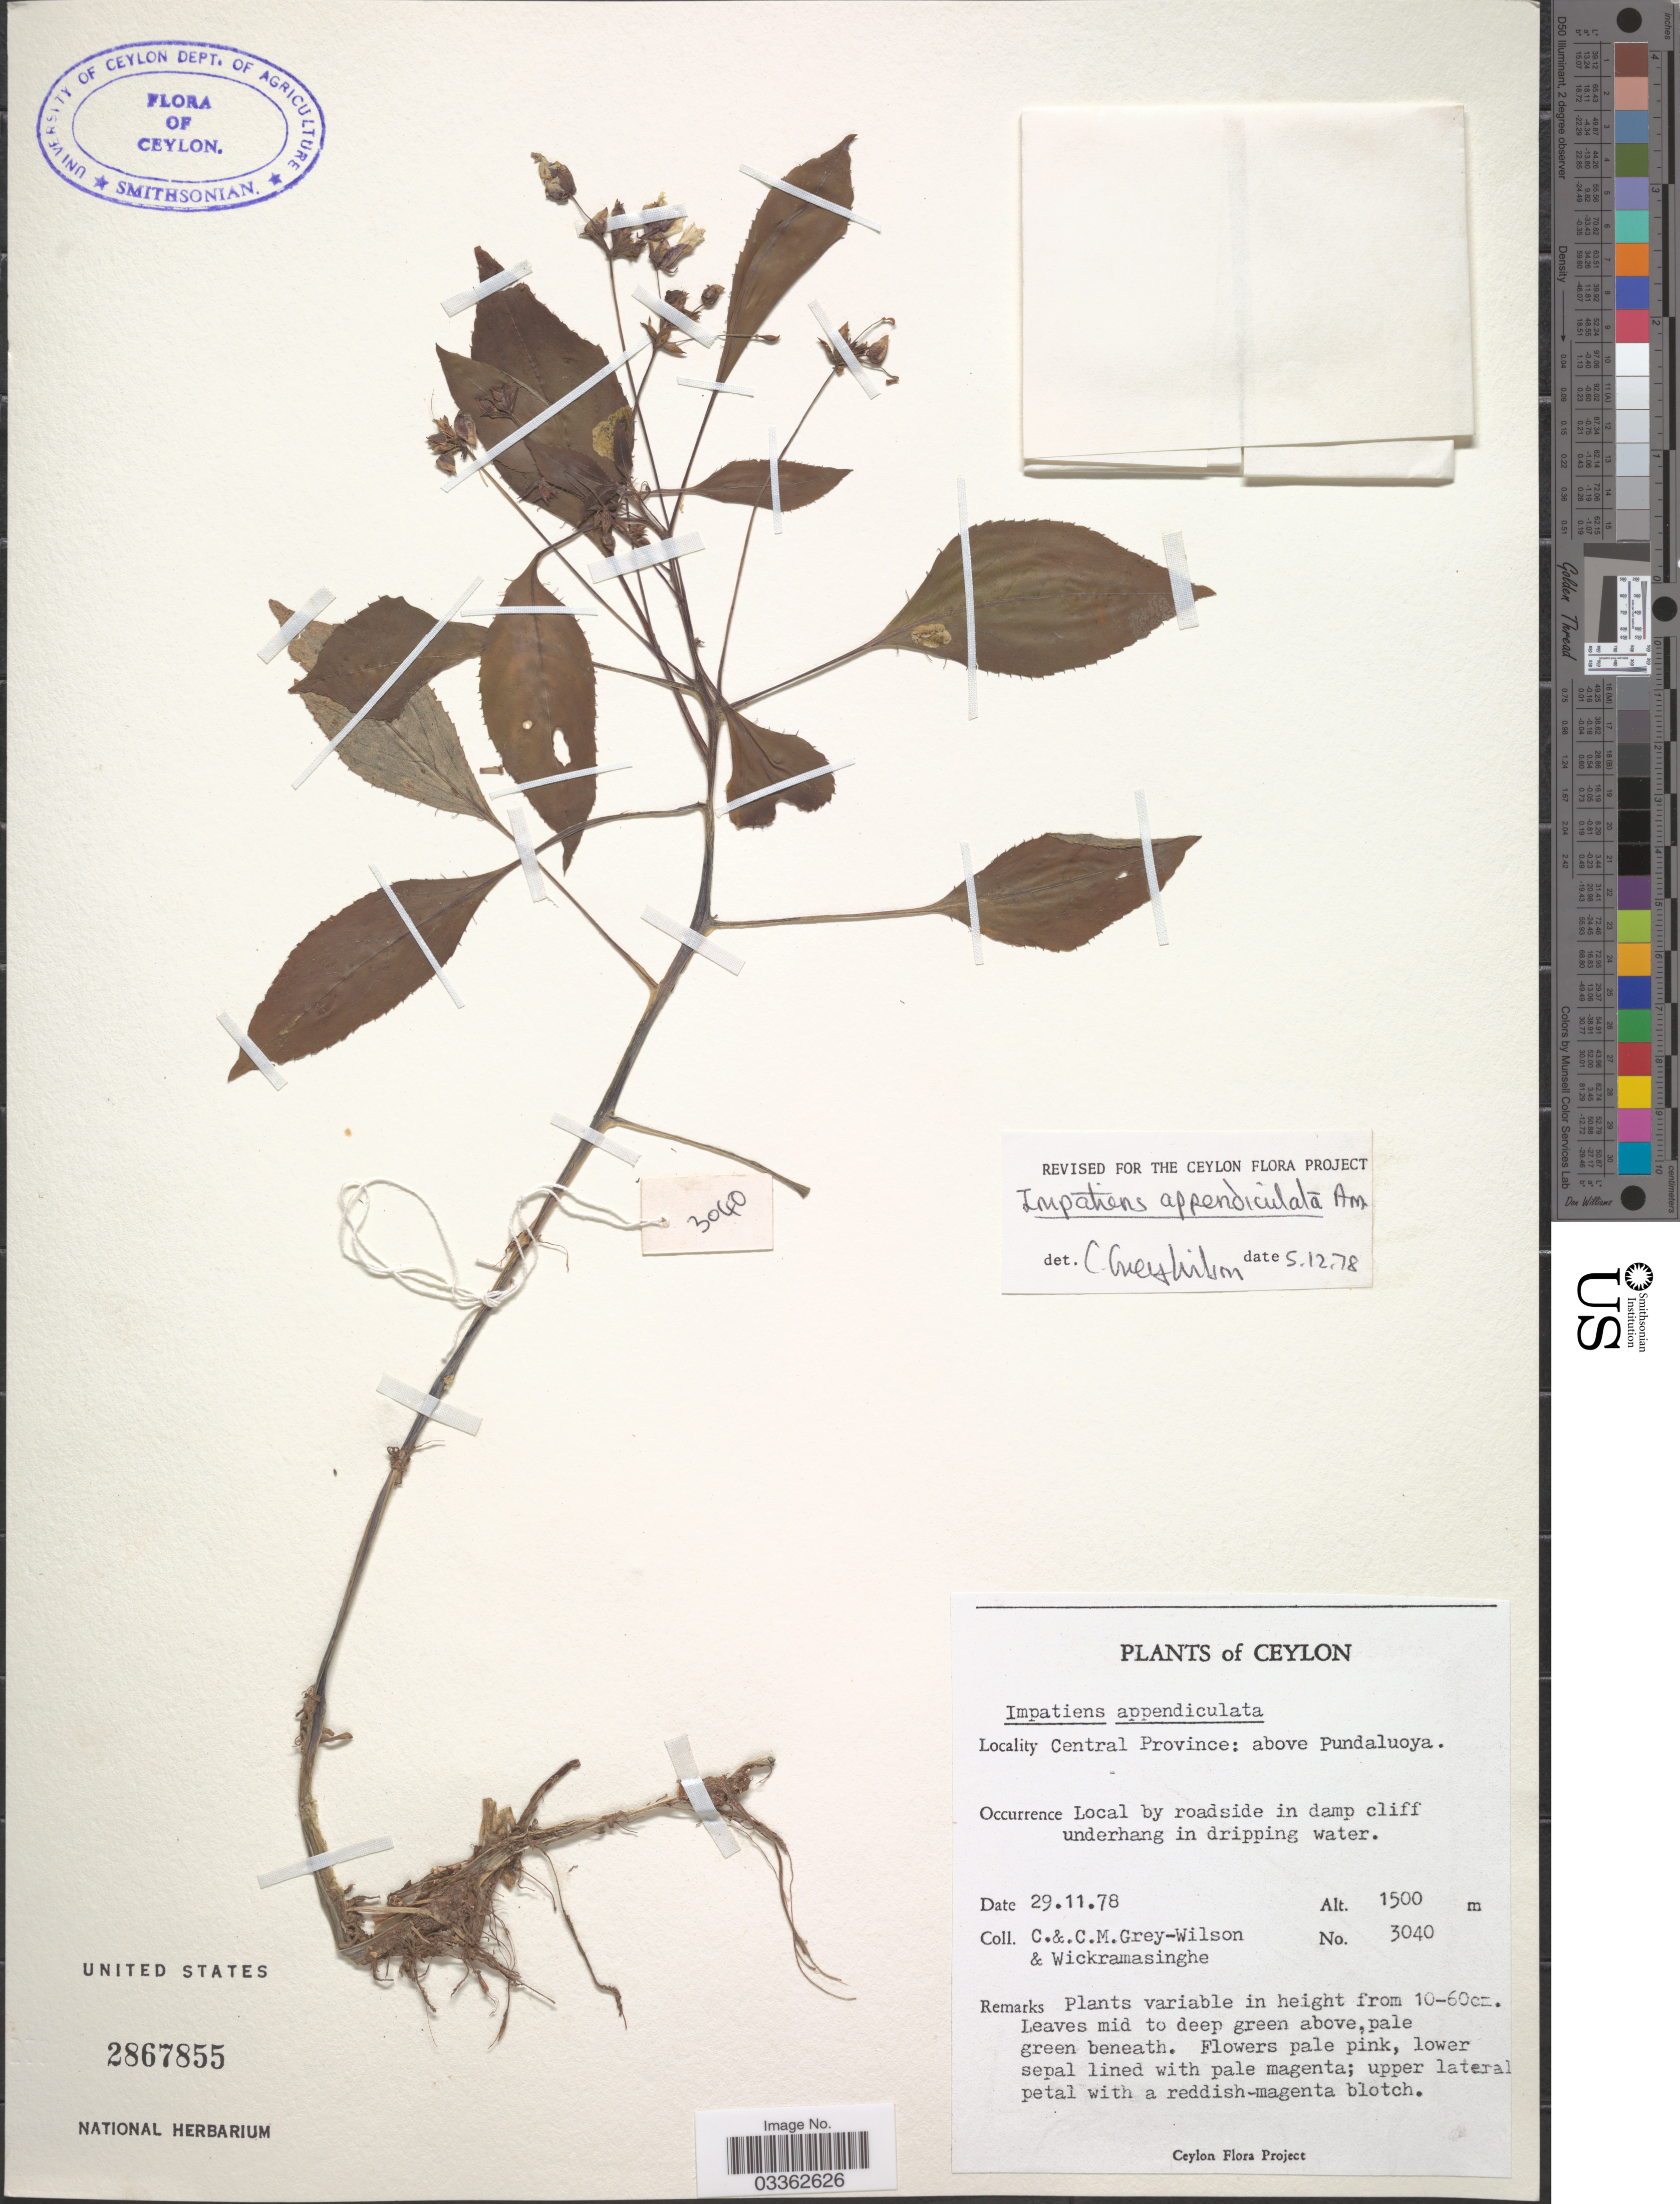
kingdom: Plantae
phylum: Tracheophyta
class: Magnoliopsida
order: Ericales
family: Balsaminaceae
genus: Impatiens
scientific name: Impatiens appendiculata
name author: Arn.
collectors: C. Grey-Wilson, C. Grey-Wilson & -. Wickramasinghe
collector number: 3040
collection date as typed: Transcribed d/m/y: 29/11/78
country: Sri Lanka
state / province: Central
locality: Ceylon. Above Pundaluoya.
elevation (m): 1500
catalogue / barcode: US 2867855